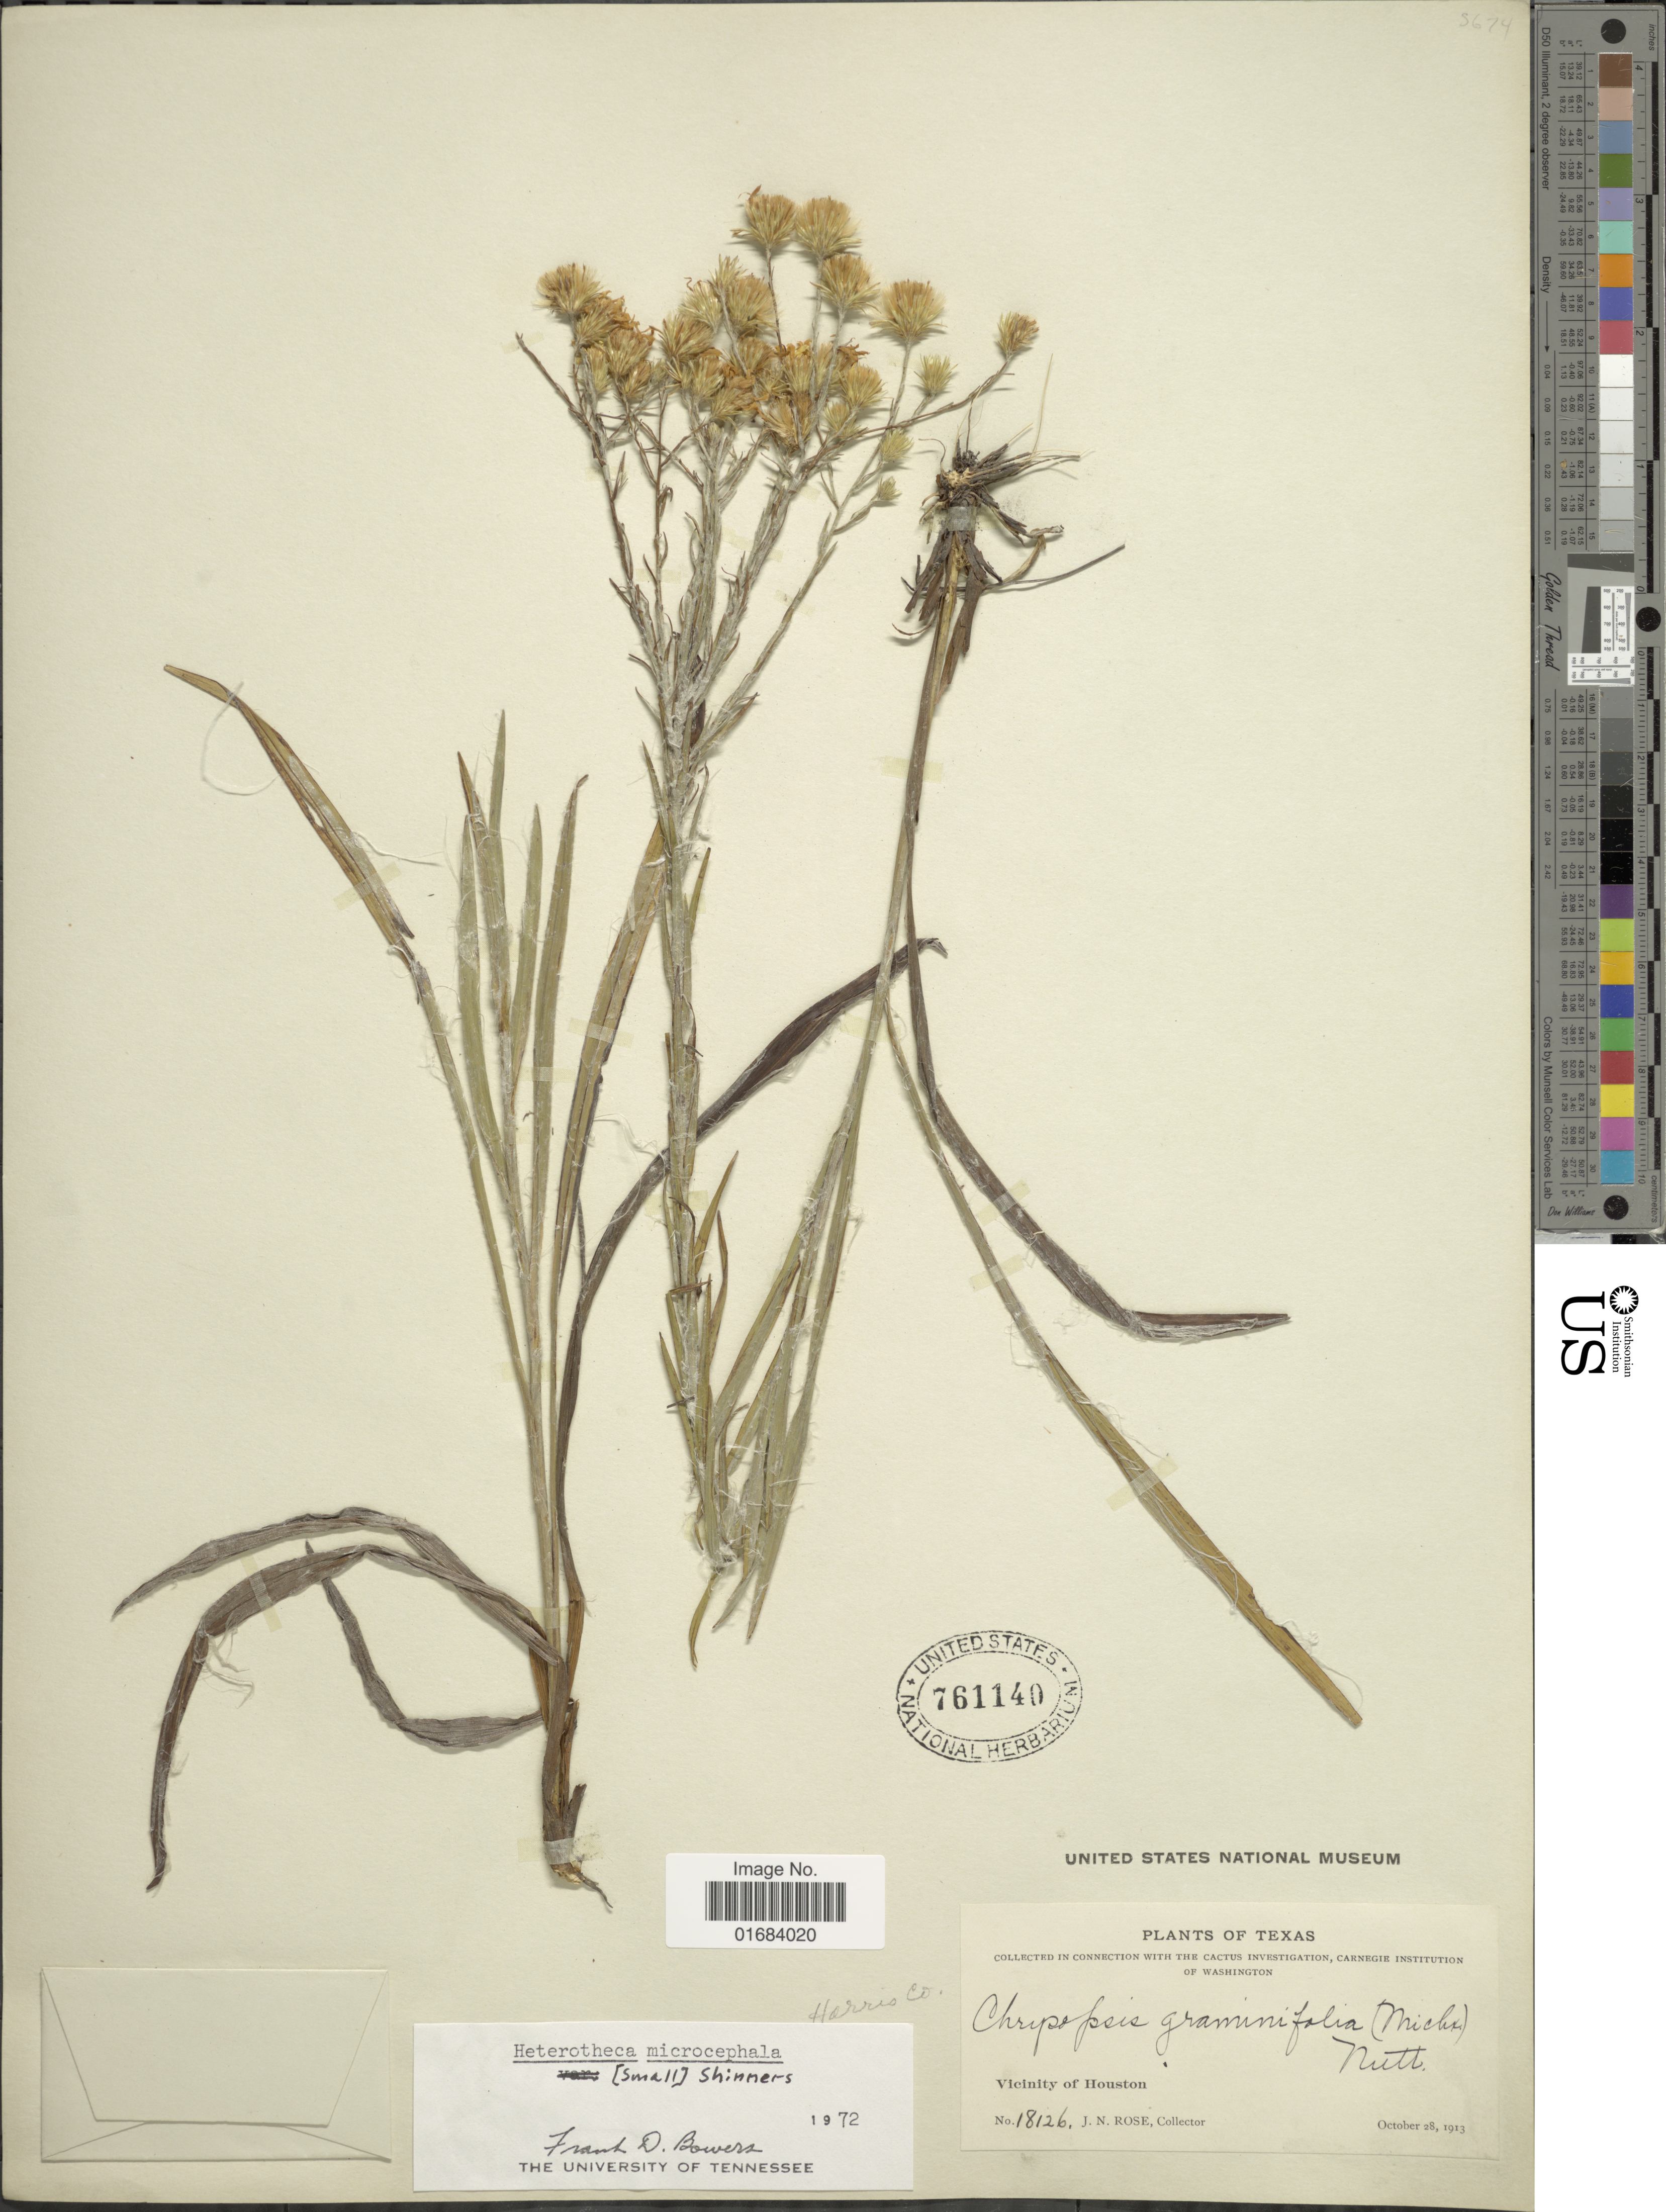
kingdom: Plantae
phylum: Tracheophyta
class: Magnoliopsida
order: Asterales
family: Asteraceae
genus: Pityopsis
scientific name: Pityopsis microcephala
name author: Small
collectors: J. N. Rose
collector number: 18126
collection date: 1913-10-28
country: United States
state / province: Texas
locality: Vicinity of Houston.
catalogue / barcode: US 761140